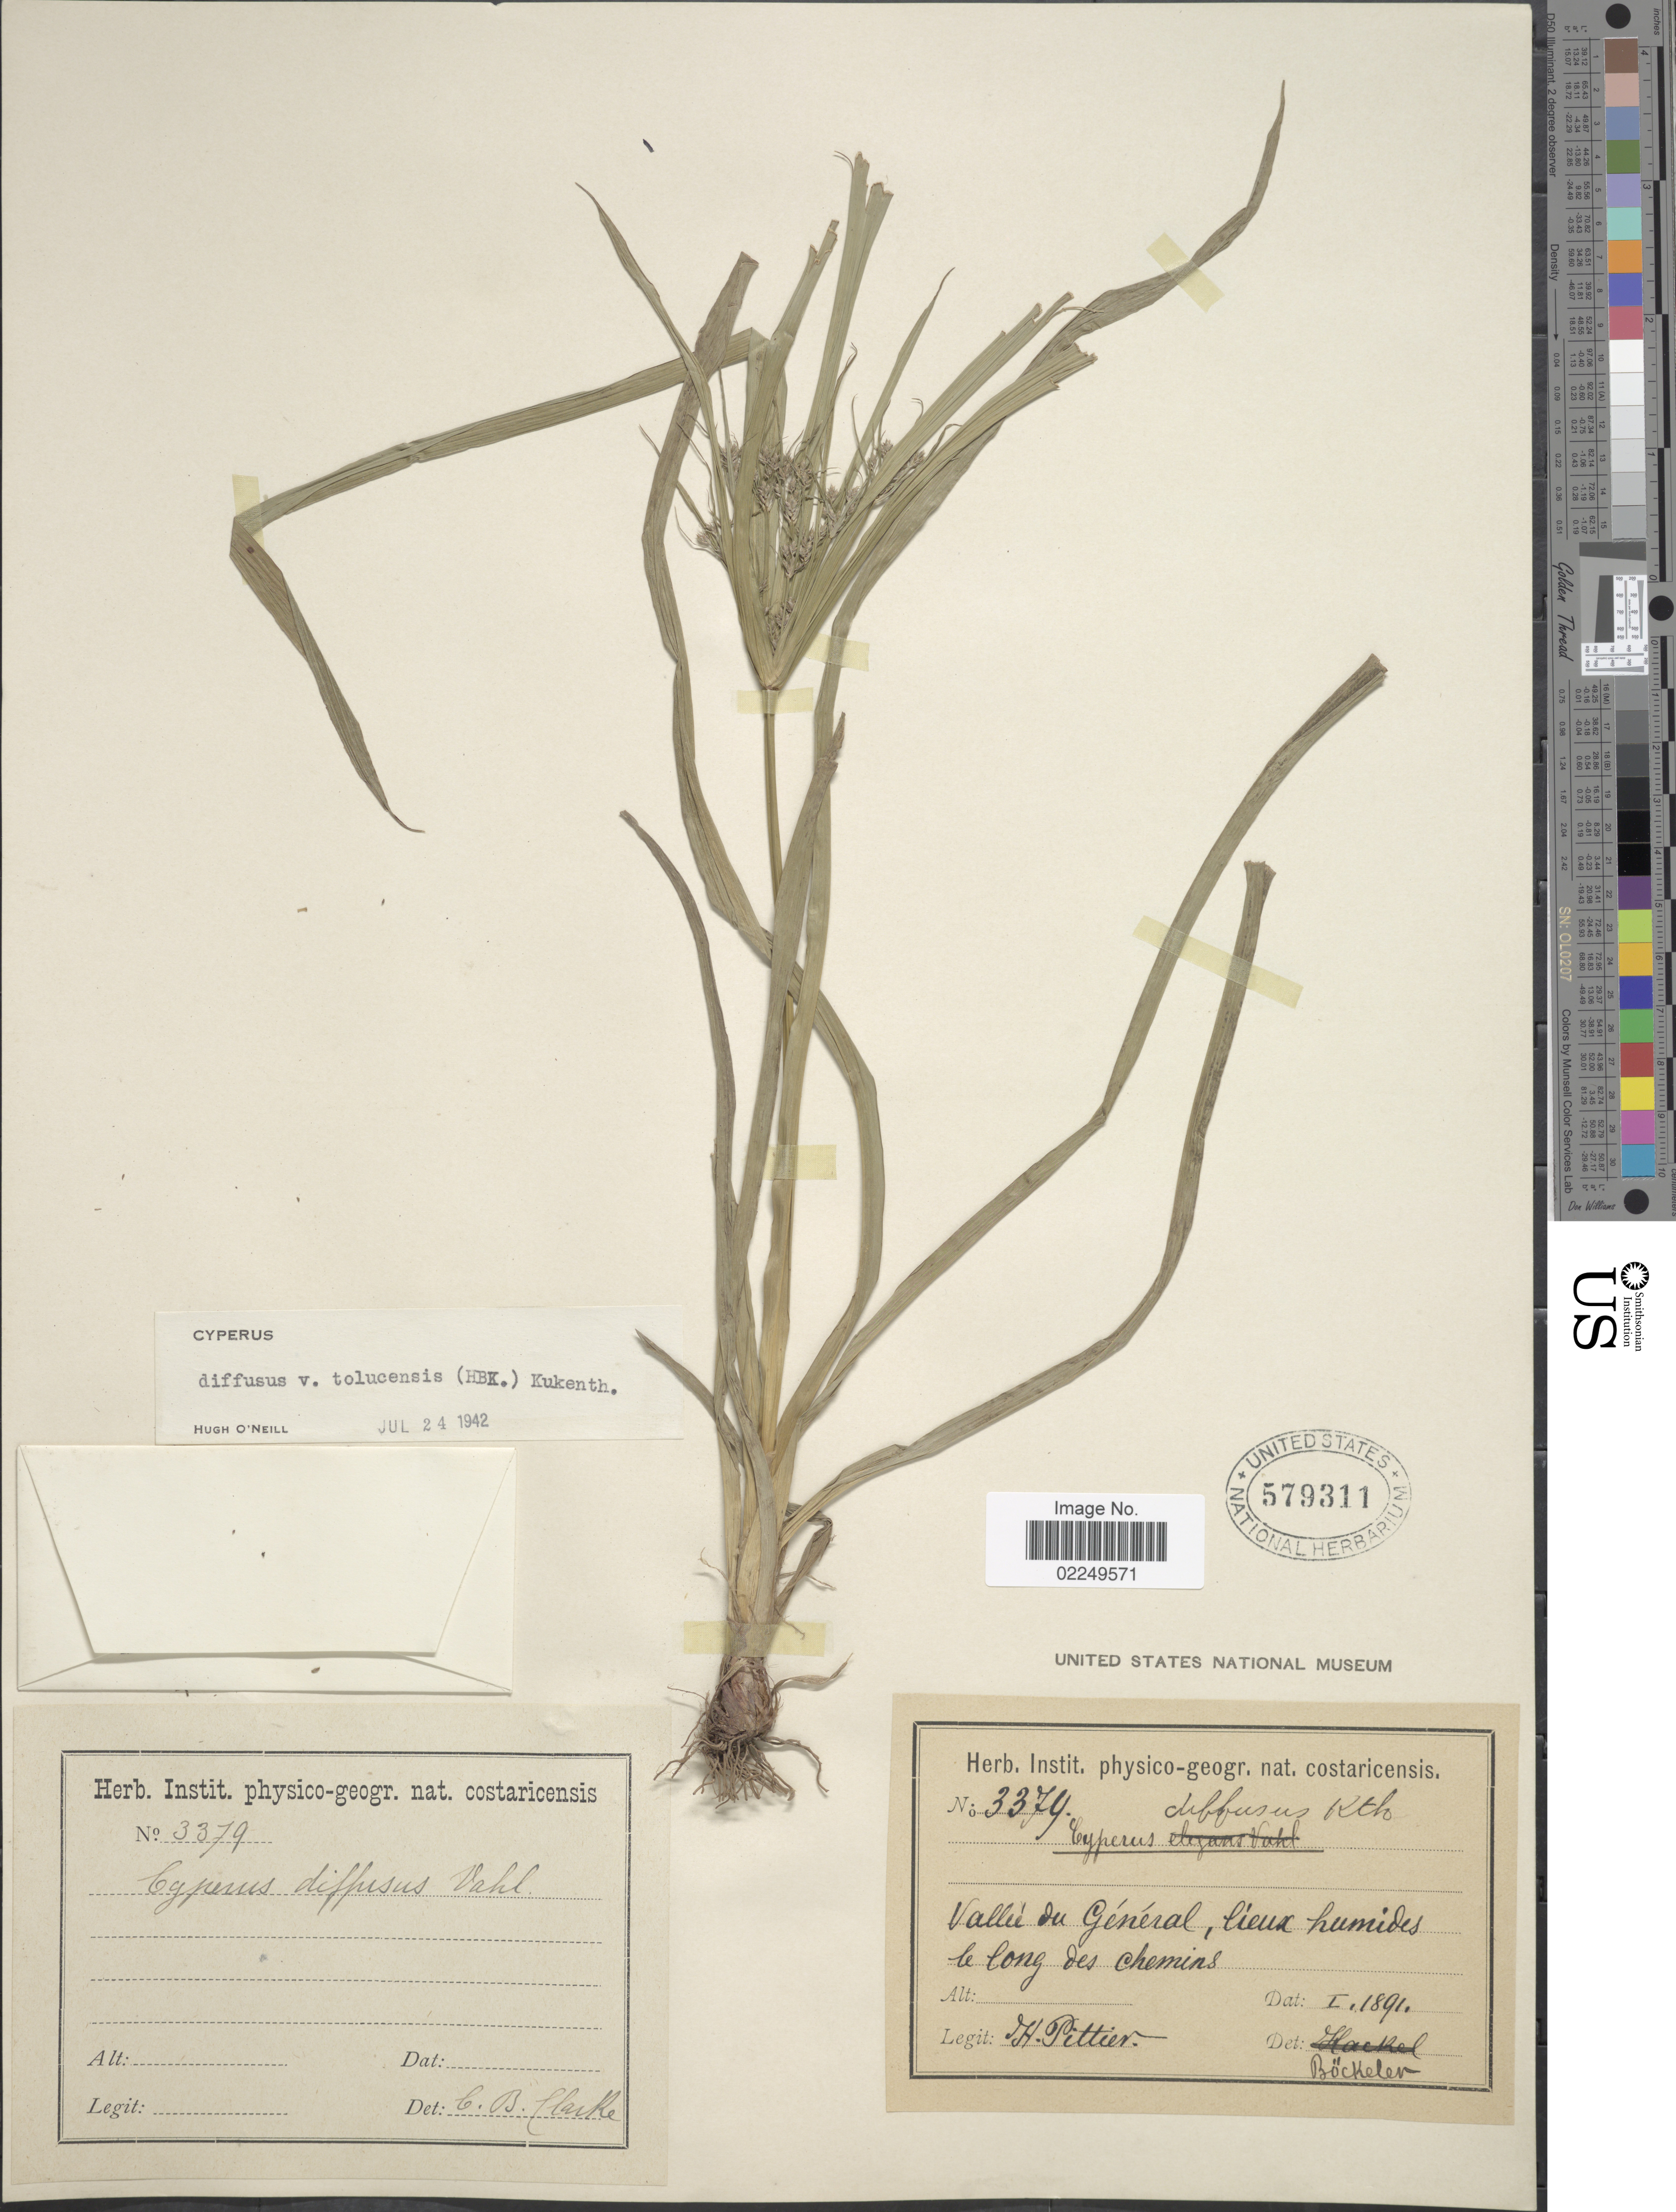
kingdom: Plantae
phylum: Tracheophyta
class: Liliopsida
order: Poales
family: Cyperaceae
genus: Cyperus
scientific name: Cyperus laxus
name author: Lam.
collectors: H. F. Pittier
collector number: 3374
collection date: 1891-01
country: Costa Rica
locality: Vallee du General, lieux humides le long ses chemins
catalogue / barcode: US 579311